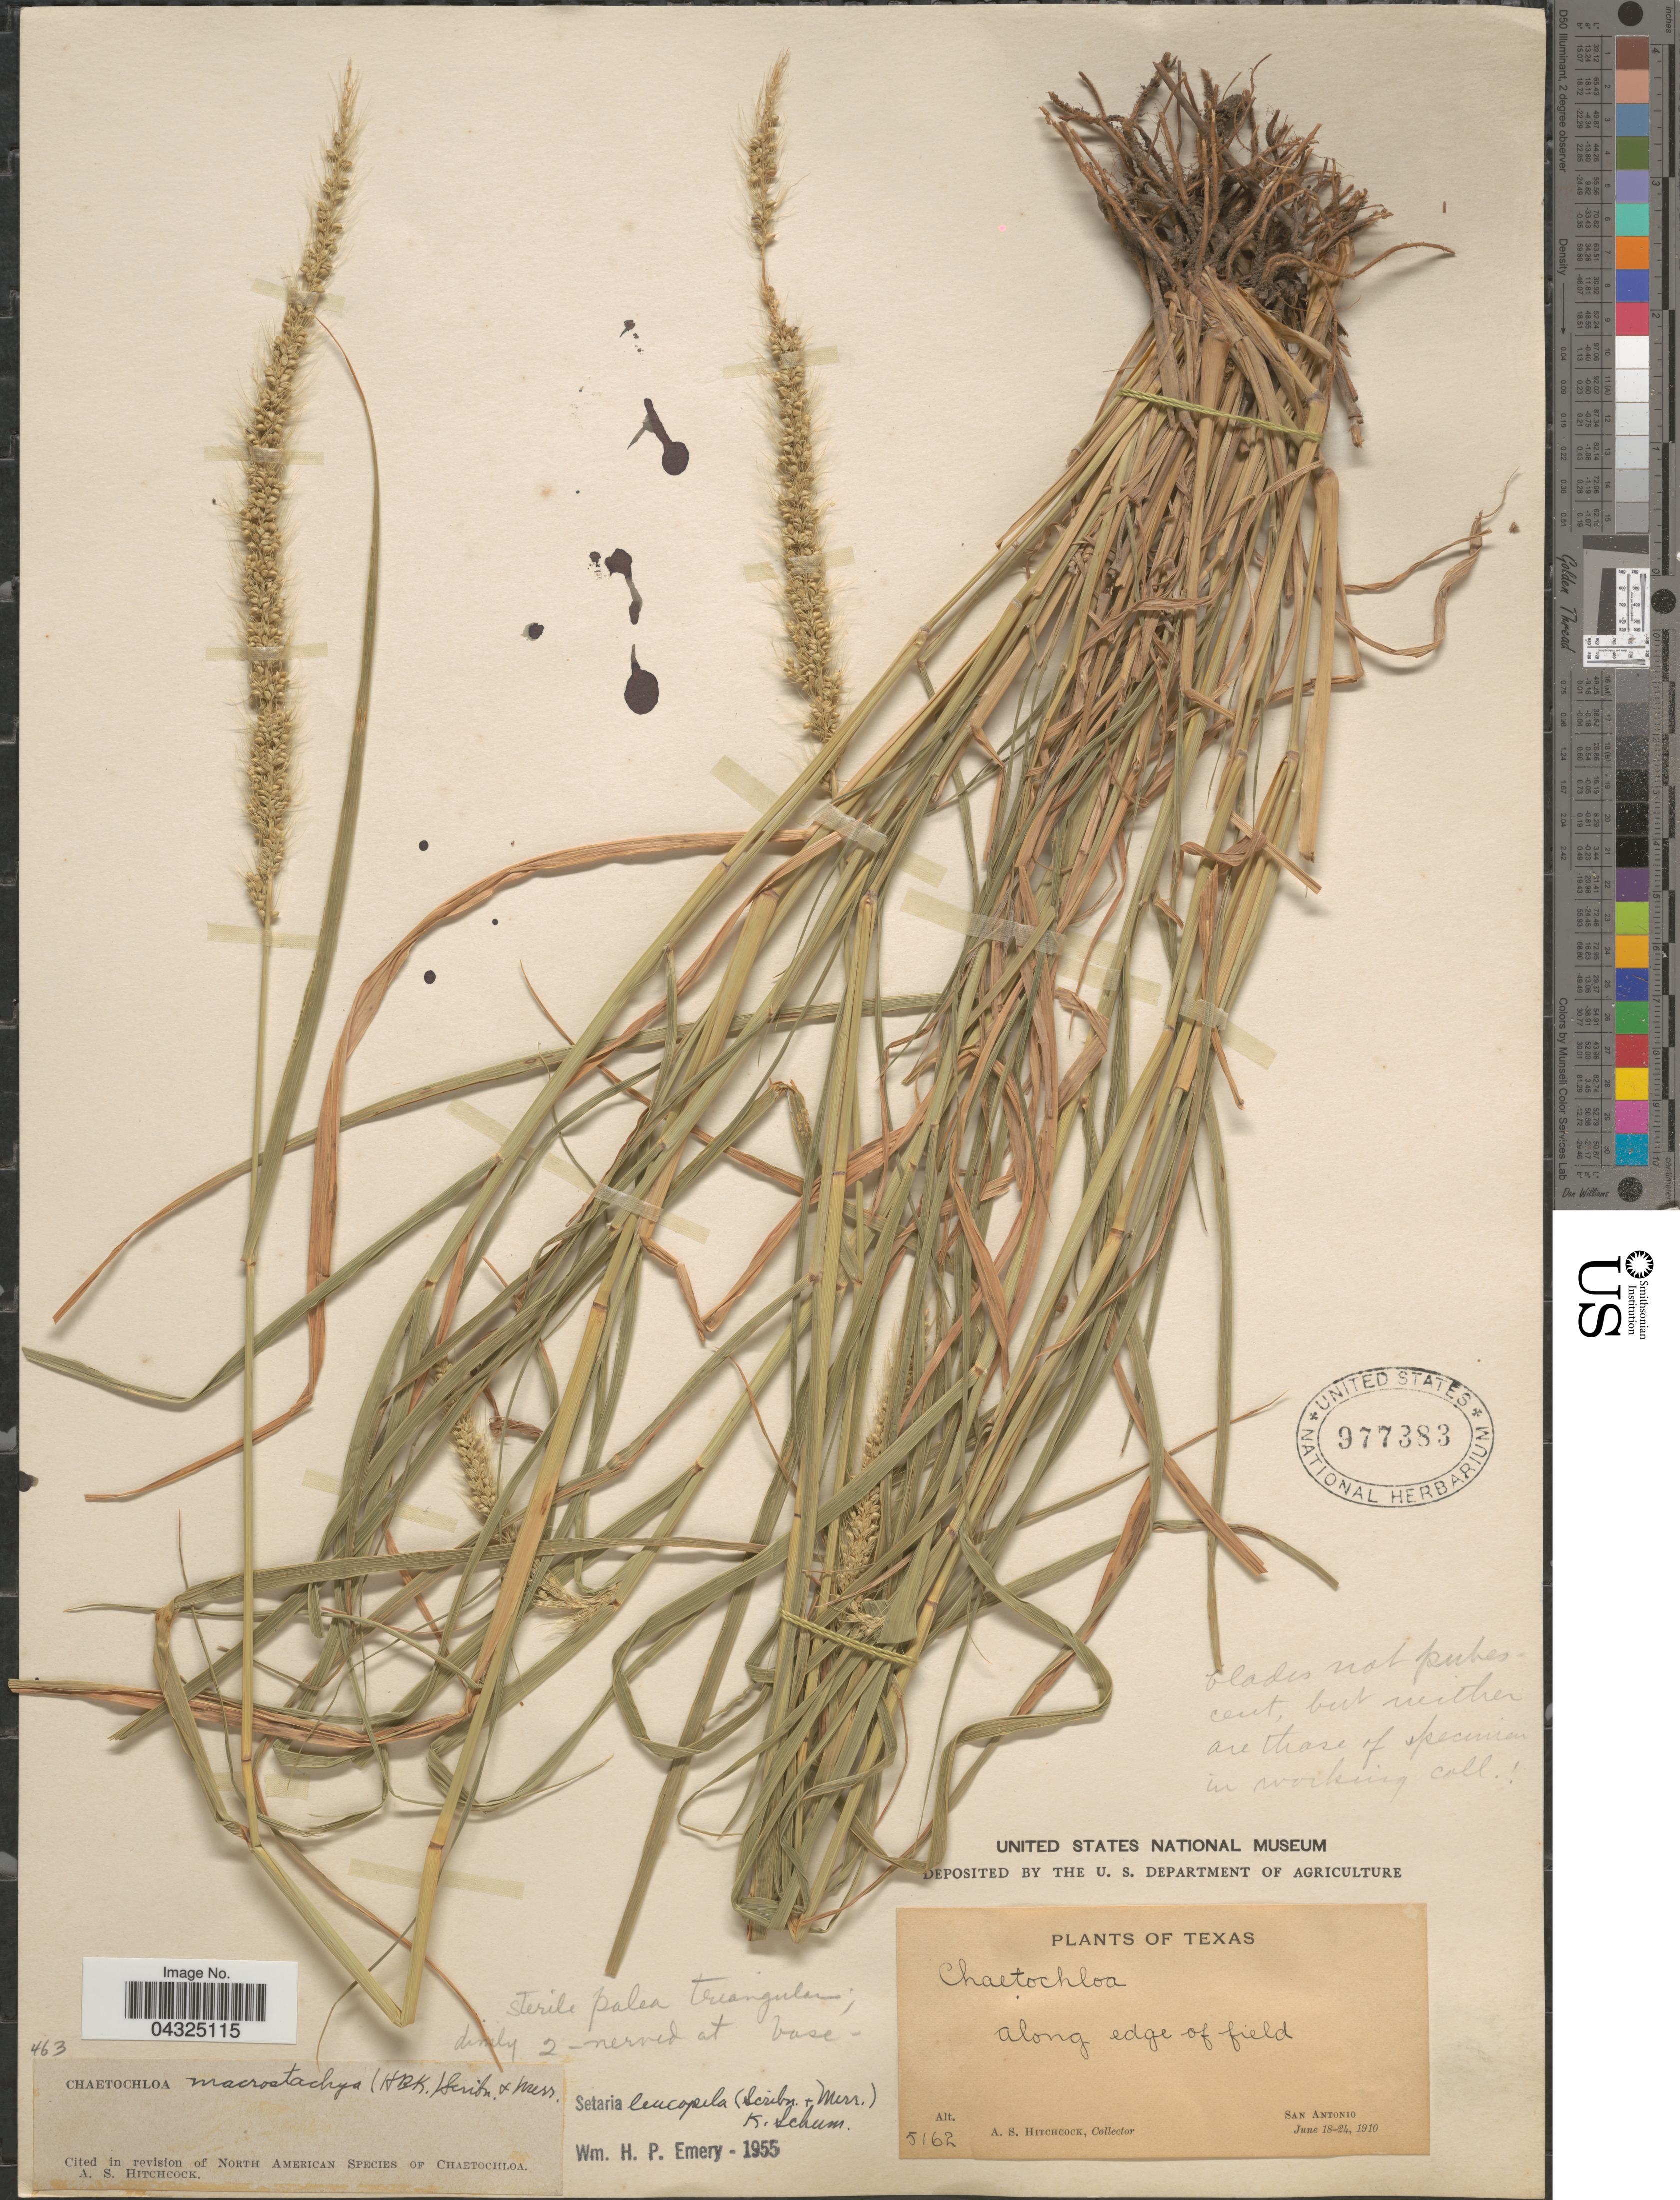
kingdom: Plantae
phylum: Tracheophyta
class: Liliopsida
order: Poales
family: Poaceae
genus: Setaria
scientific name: Setaria leucopila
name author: (Scribn. & Merr.) K. Schum.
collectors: A. S. Hitchcock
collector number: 5162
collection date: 1910-06-18/1910-06-24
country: United States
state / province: Texas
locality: Along edge of field. San Antonio.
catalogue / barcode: US 977383